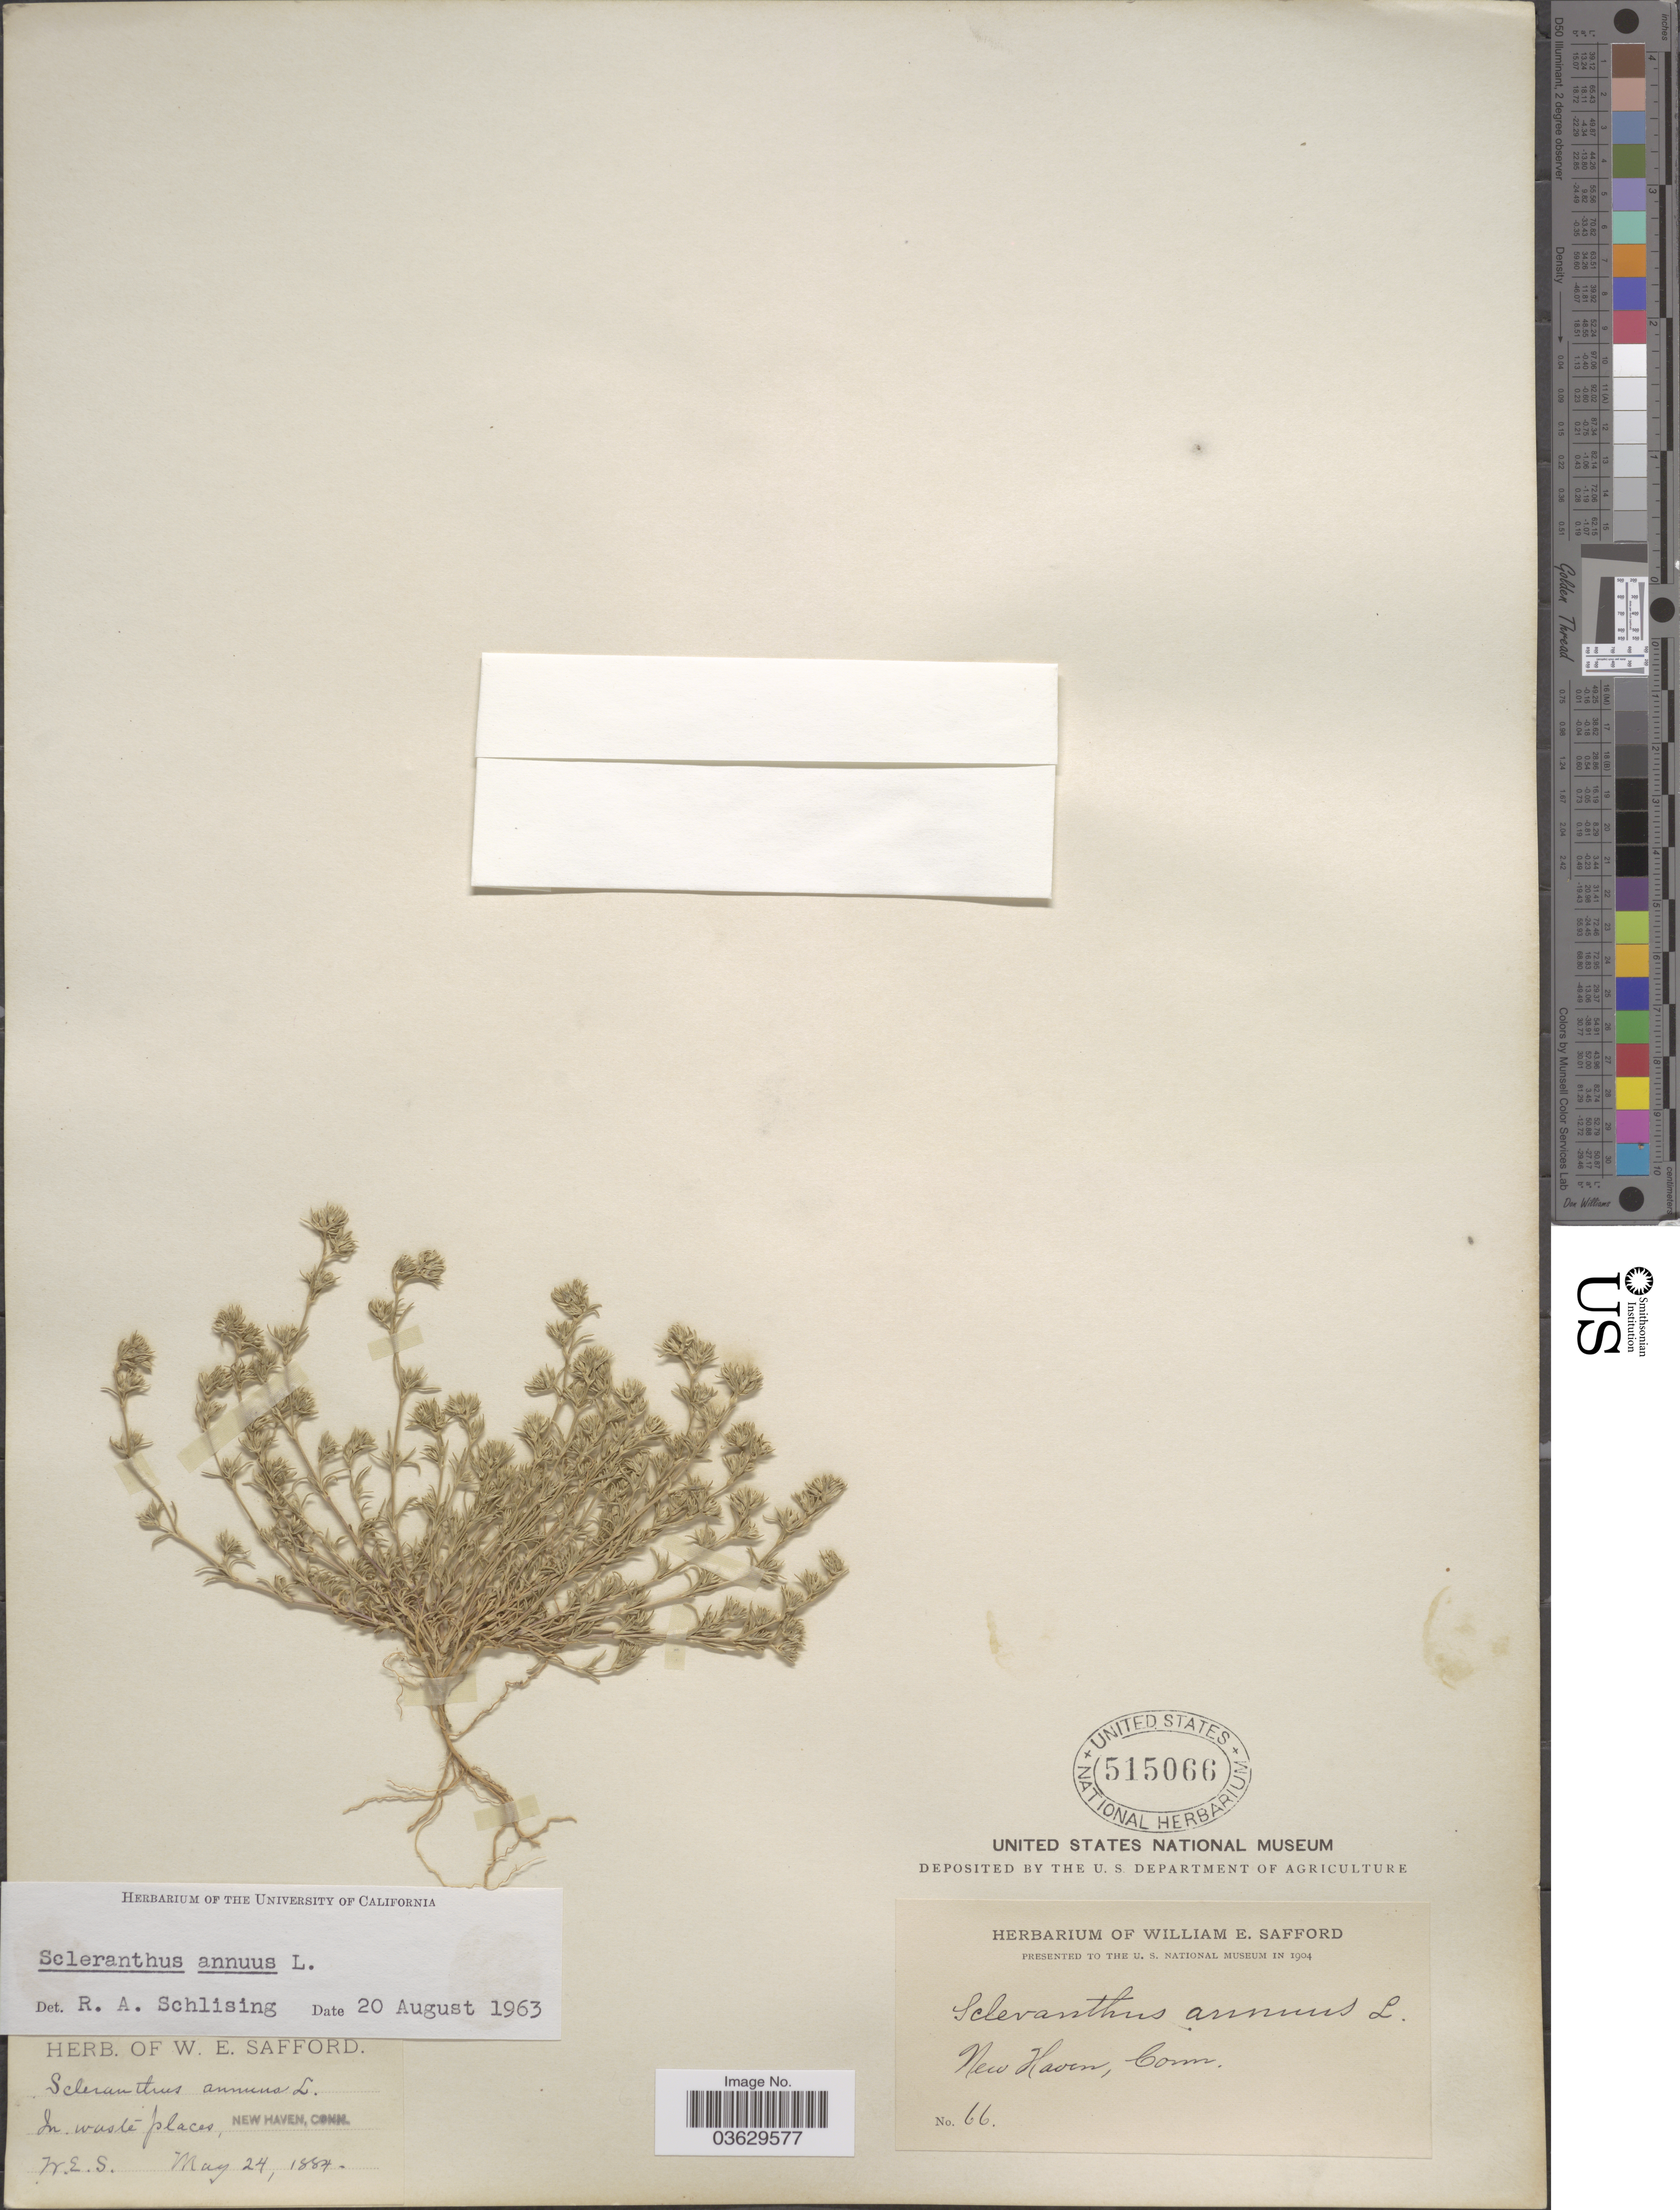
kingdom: Plantae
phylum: Tracheophyta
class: Magnoliopsida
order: Caryophyllales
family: Caryophyllaceae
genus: Scleranthus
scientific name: Scleranthus annuus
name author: L.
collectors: W. E. Safford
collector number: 66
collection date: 1884-05-24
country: United States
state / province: Connecticut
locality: New Haven.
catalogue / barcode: US 515066